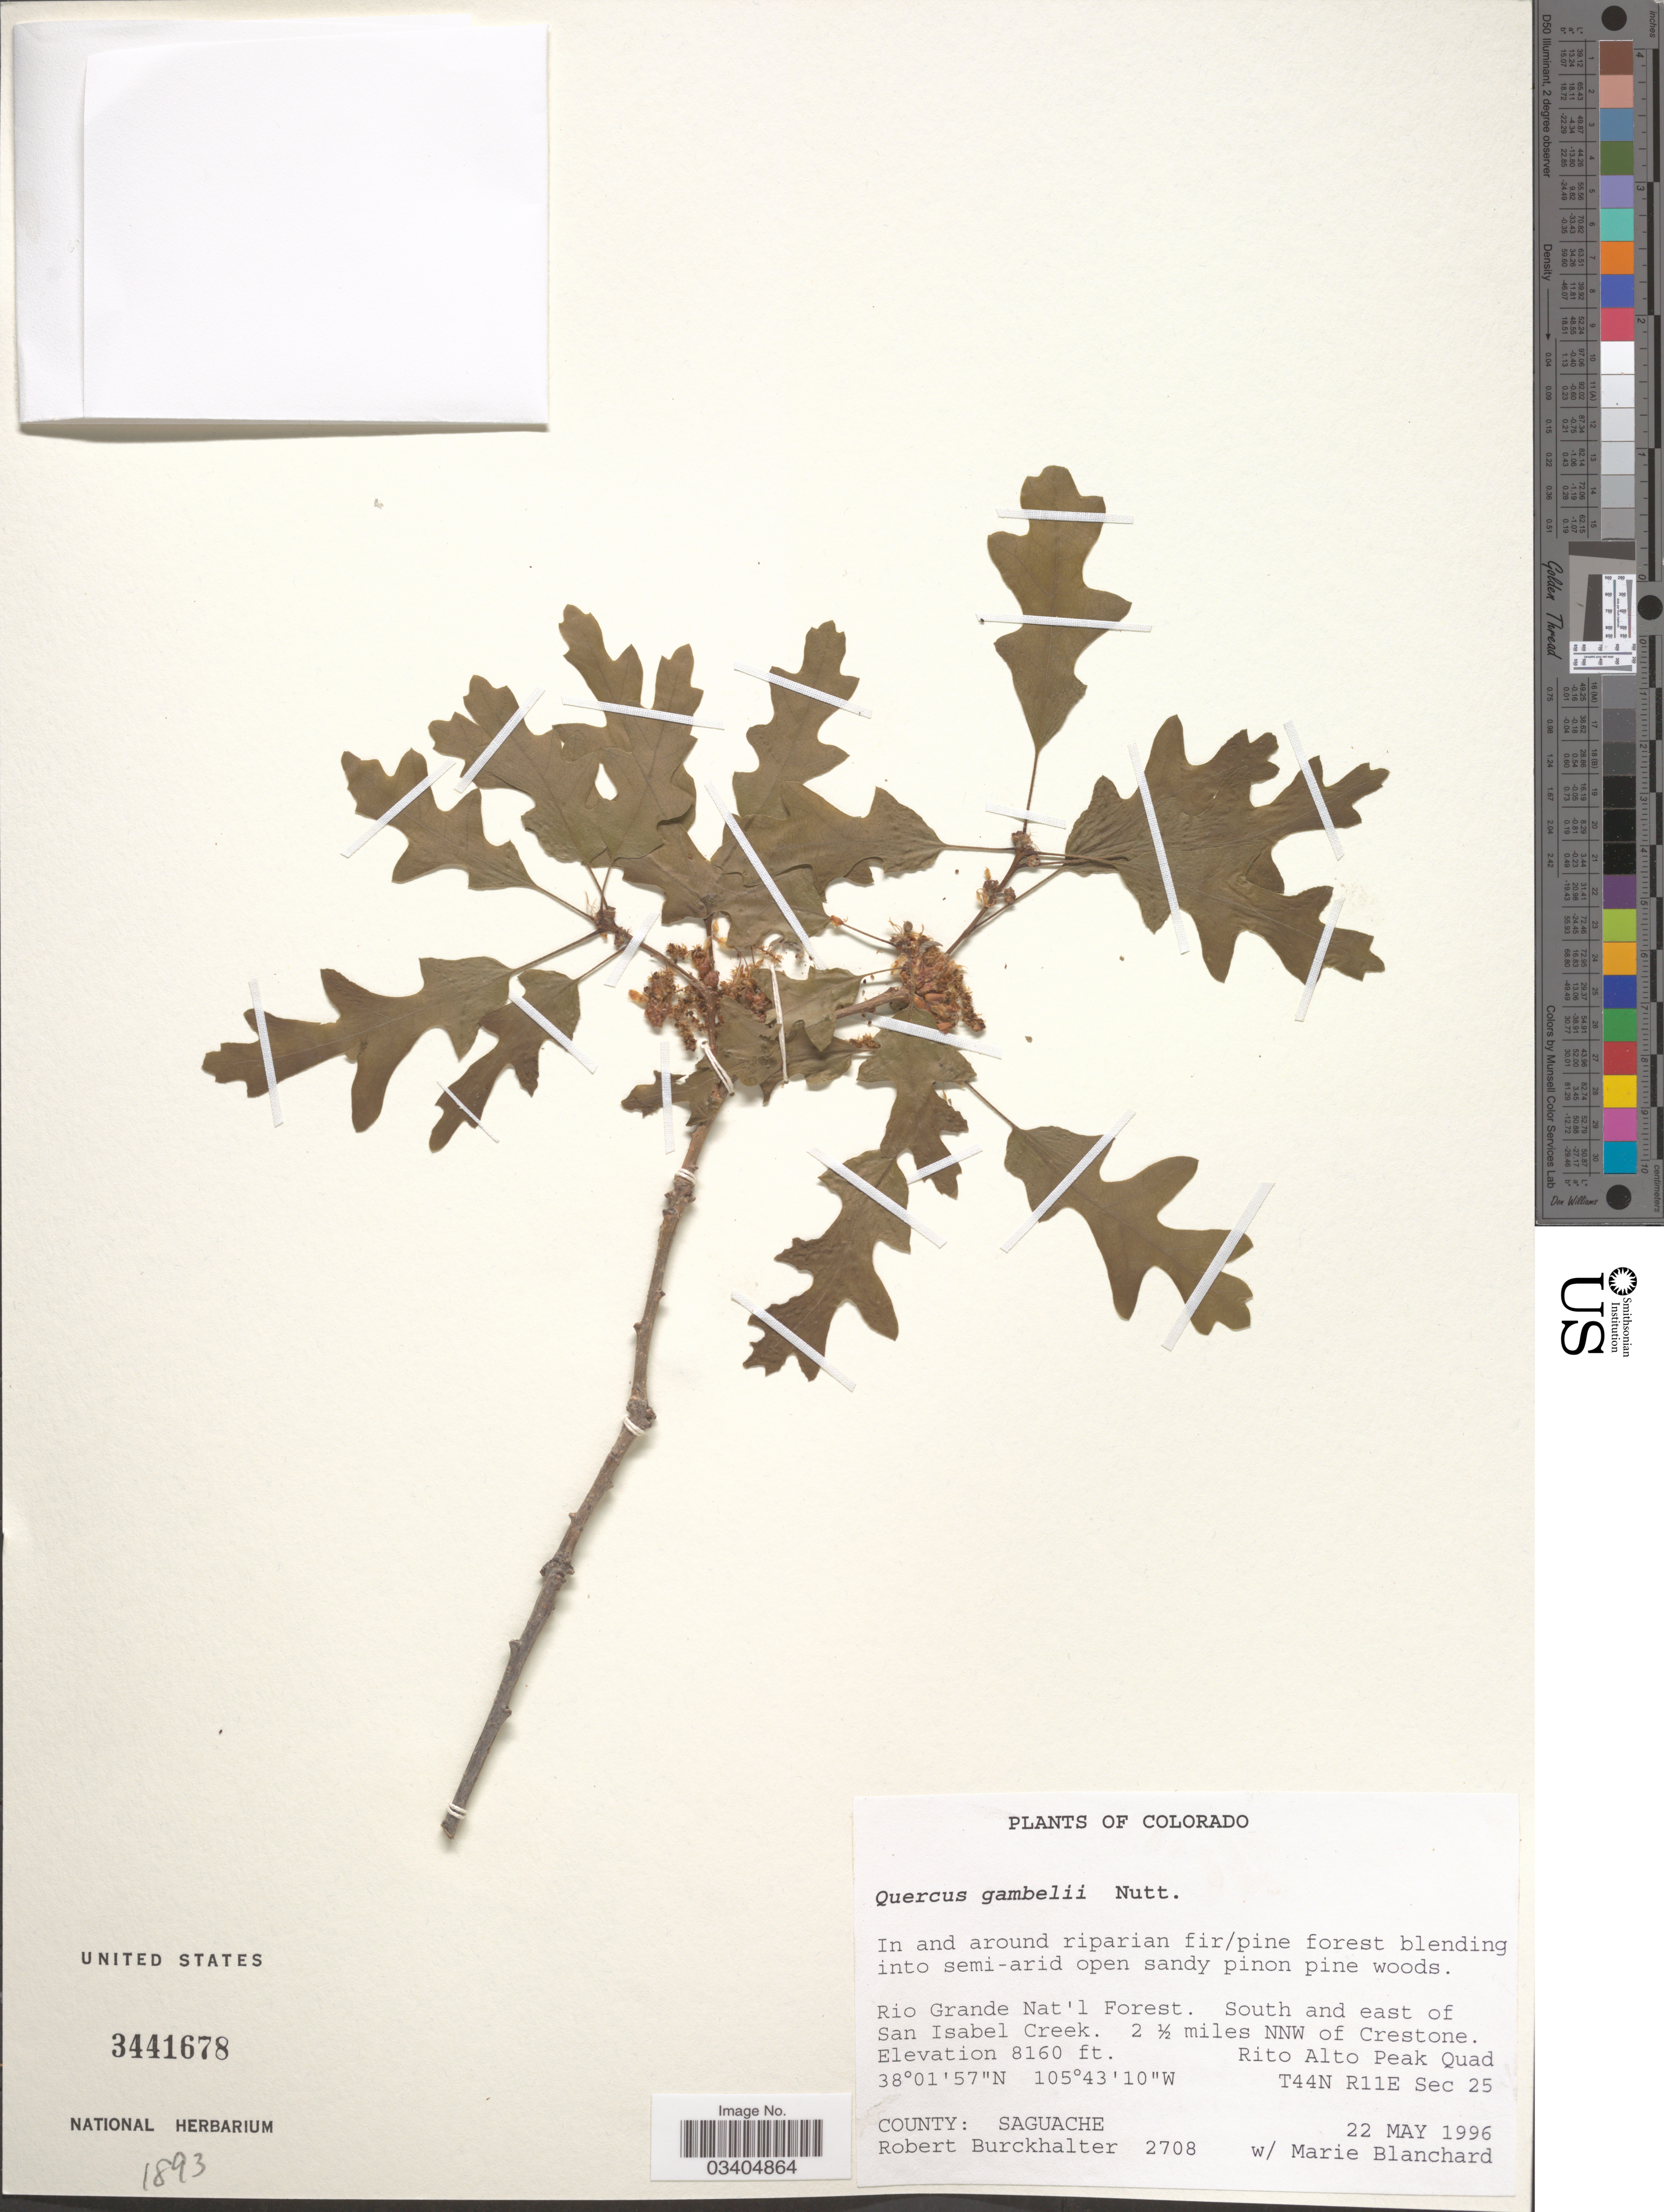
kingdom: Plantae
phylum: Tracheophyta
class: Magnoliopsida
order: Fagales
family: Fagaceae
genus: Quercus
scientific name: Quercus gambelii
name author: Nutt.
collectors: R. Burckhalter & M. Blanchard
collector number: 2708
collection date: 1996-05-22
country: United States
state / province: Colorado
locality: Rio Grande Nat'l Forest. South and east of San Isabel Creek. 2 ½ miles NNW of Crestone. Rito Alto Peak Quad. T44N R11E Sec 25.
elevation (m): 2487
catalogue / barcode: US 3441678